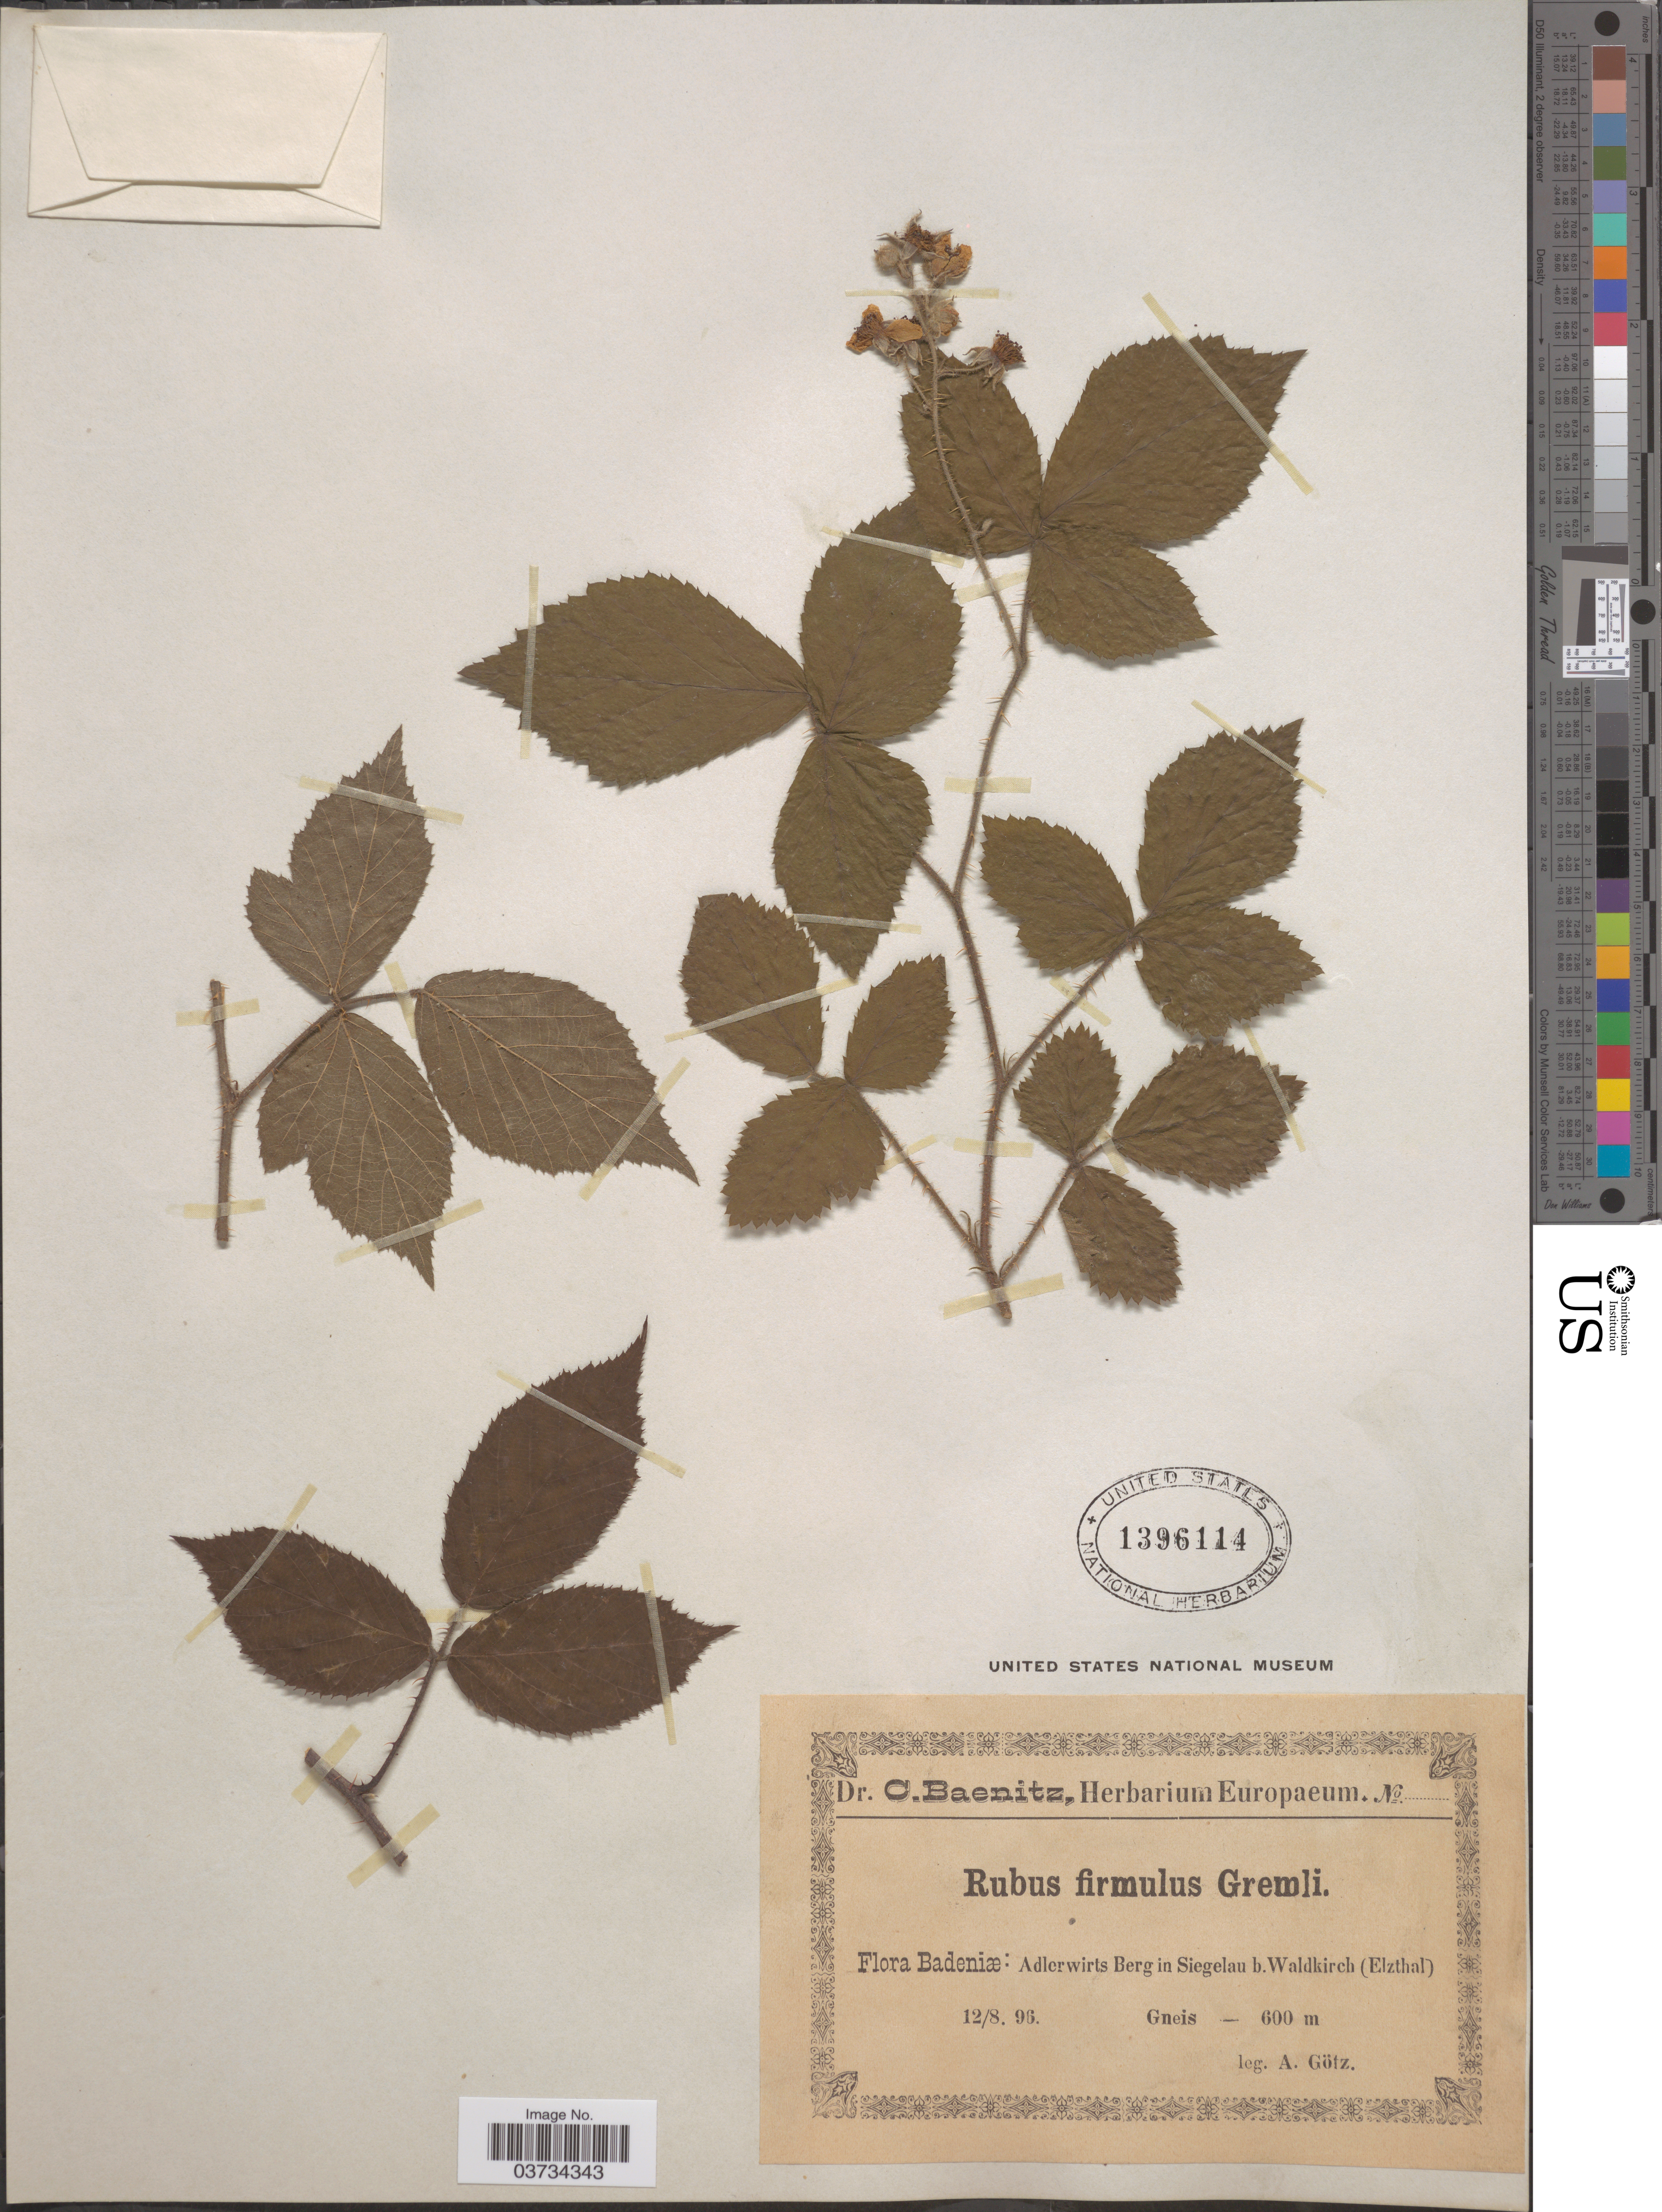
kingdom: Plantae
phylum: Tracheophyta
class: Magnoliopsida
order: Rosales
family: Rosaceae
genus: Rubus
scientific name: Rubus firmulus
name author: Gremli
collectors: A. Götz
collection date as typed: Transcribed d/m/y: 12/8/96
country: Germany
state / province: Baden-Württemberg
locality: Badeniæ: Adlerwirts Berg in Siegelau b. Waldkirch (Elzthal). Gneis.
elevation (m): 600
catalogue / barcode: US 1396114